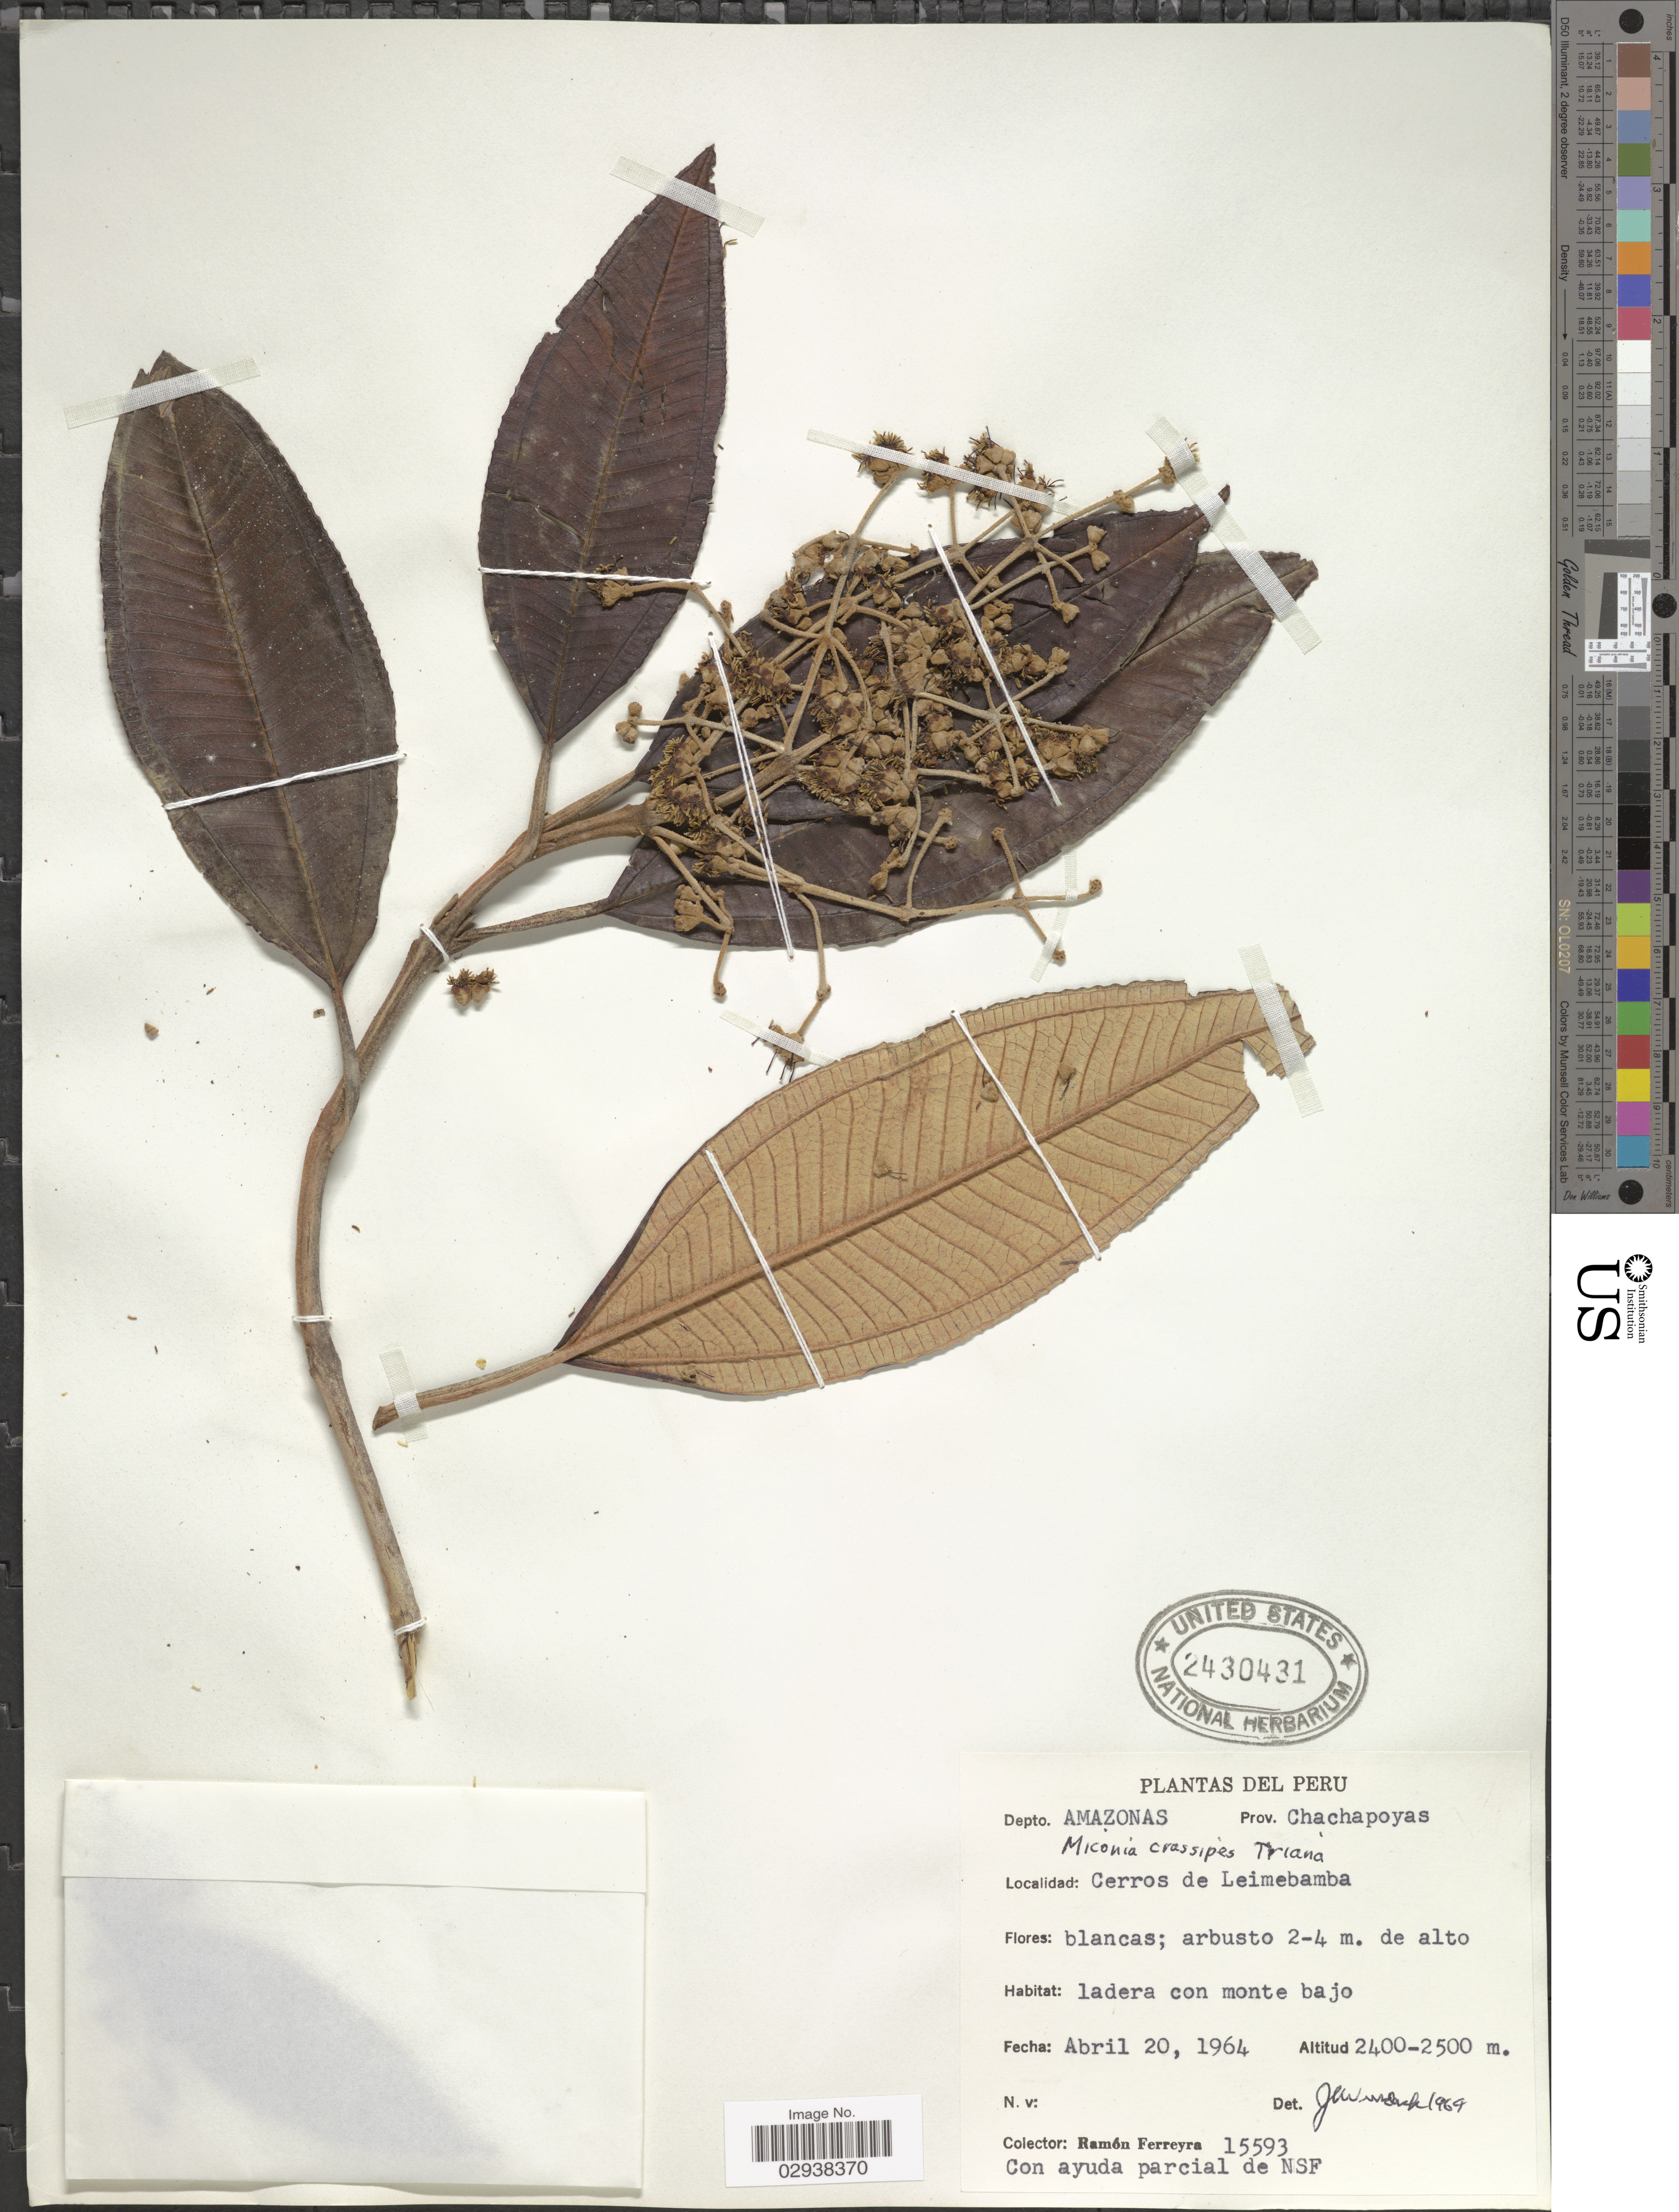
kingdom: Plantae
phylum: Tracheophyta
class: Magnoliopsida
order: Myrtales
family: Melastomataceae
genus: Miconia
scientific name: Miconia crassipes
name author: Triana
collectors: R. A. Ferreyra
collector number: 15593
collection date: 1964-04-20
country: Peru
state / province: Amazonas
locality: Depto. Amazonas, Prov. Chachapoyas, Cerros de Leimebamba.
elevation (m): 2400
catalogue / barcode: US 2430431